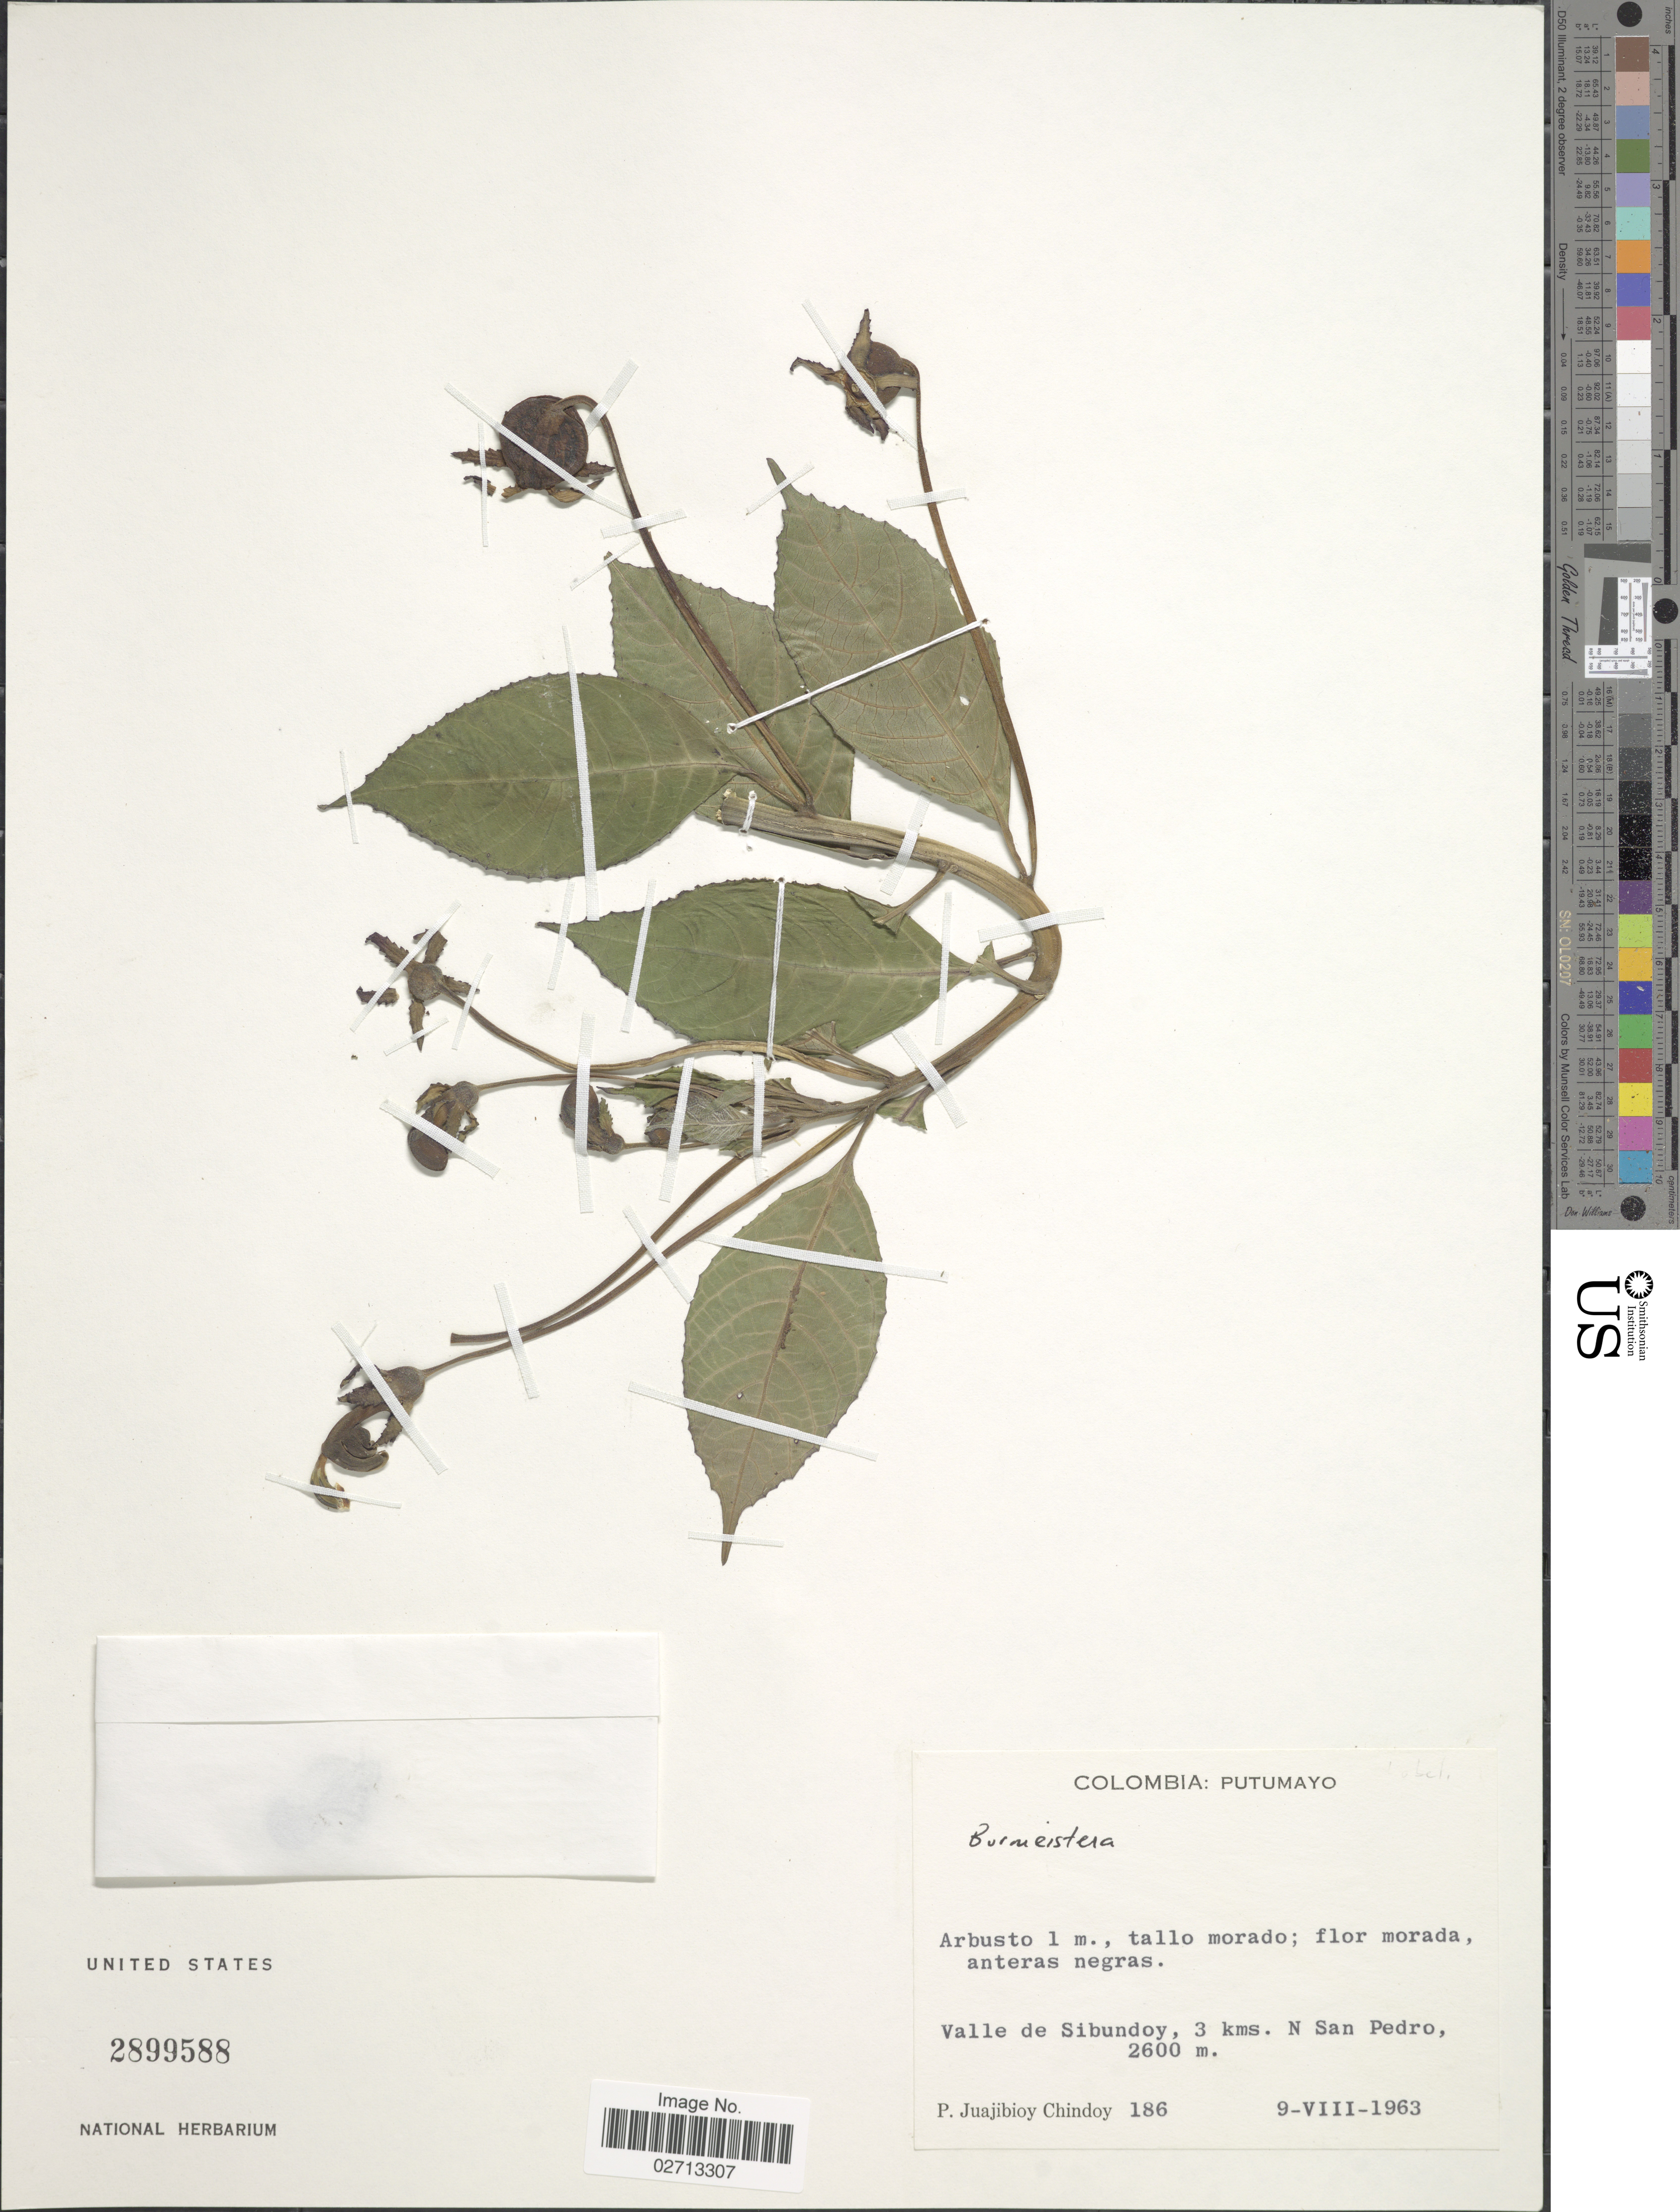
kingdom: Plantae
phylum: Tracheophyta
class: Magnoliopsida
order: Asterales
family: Campanulaceae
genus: Burmeistera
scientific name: Burmeistera sp.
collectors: P. Juajibioy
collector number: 186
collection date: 1963-08-09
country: Colombia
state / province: Putumayo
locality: Valle de Sibundoy, 3 kms. N San Pedro.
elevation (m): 2600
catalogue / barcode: US 2899588